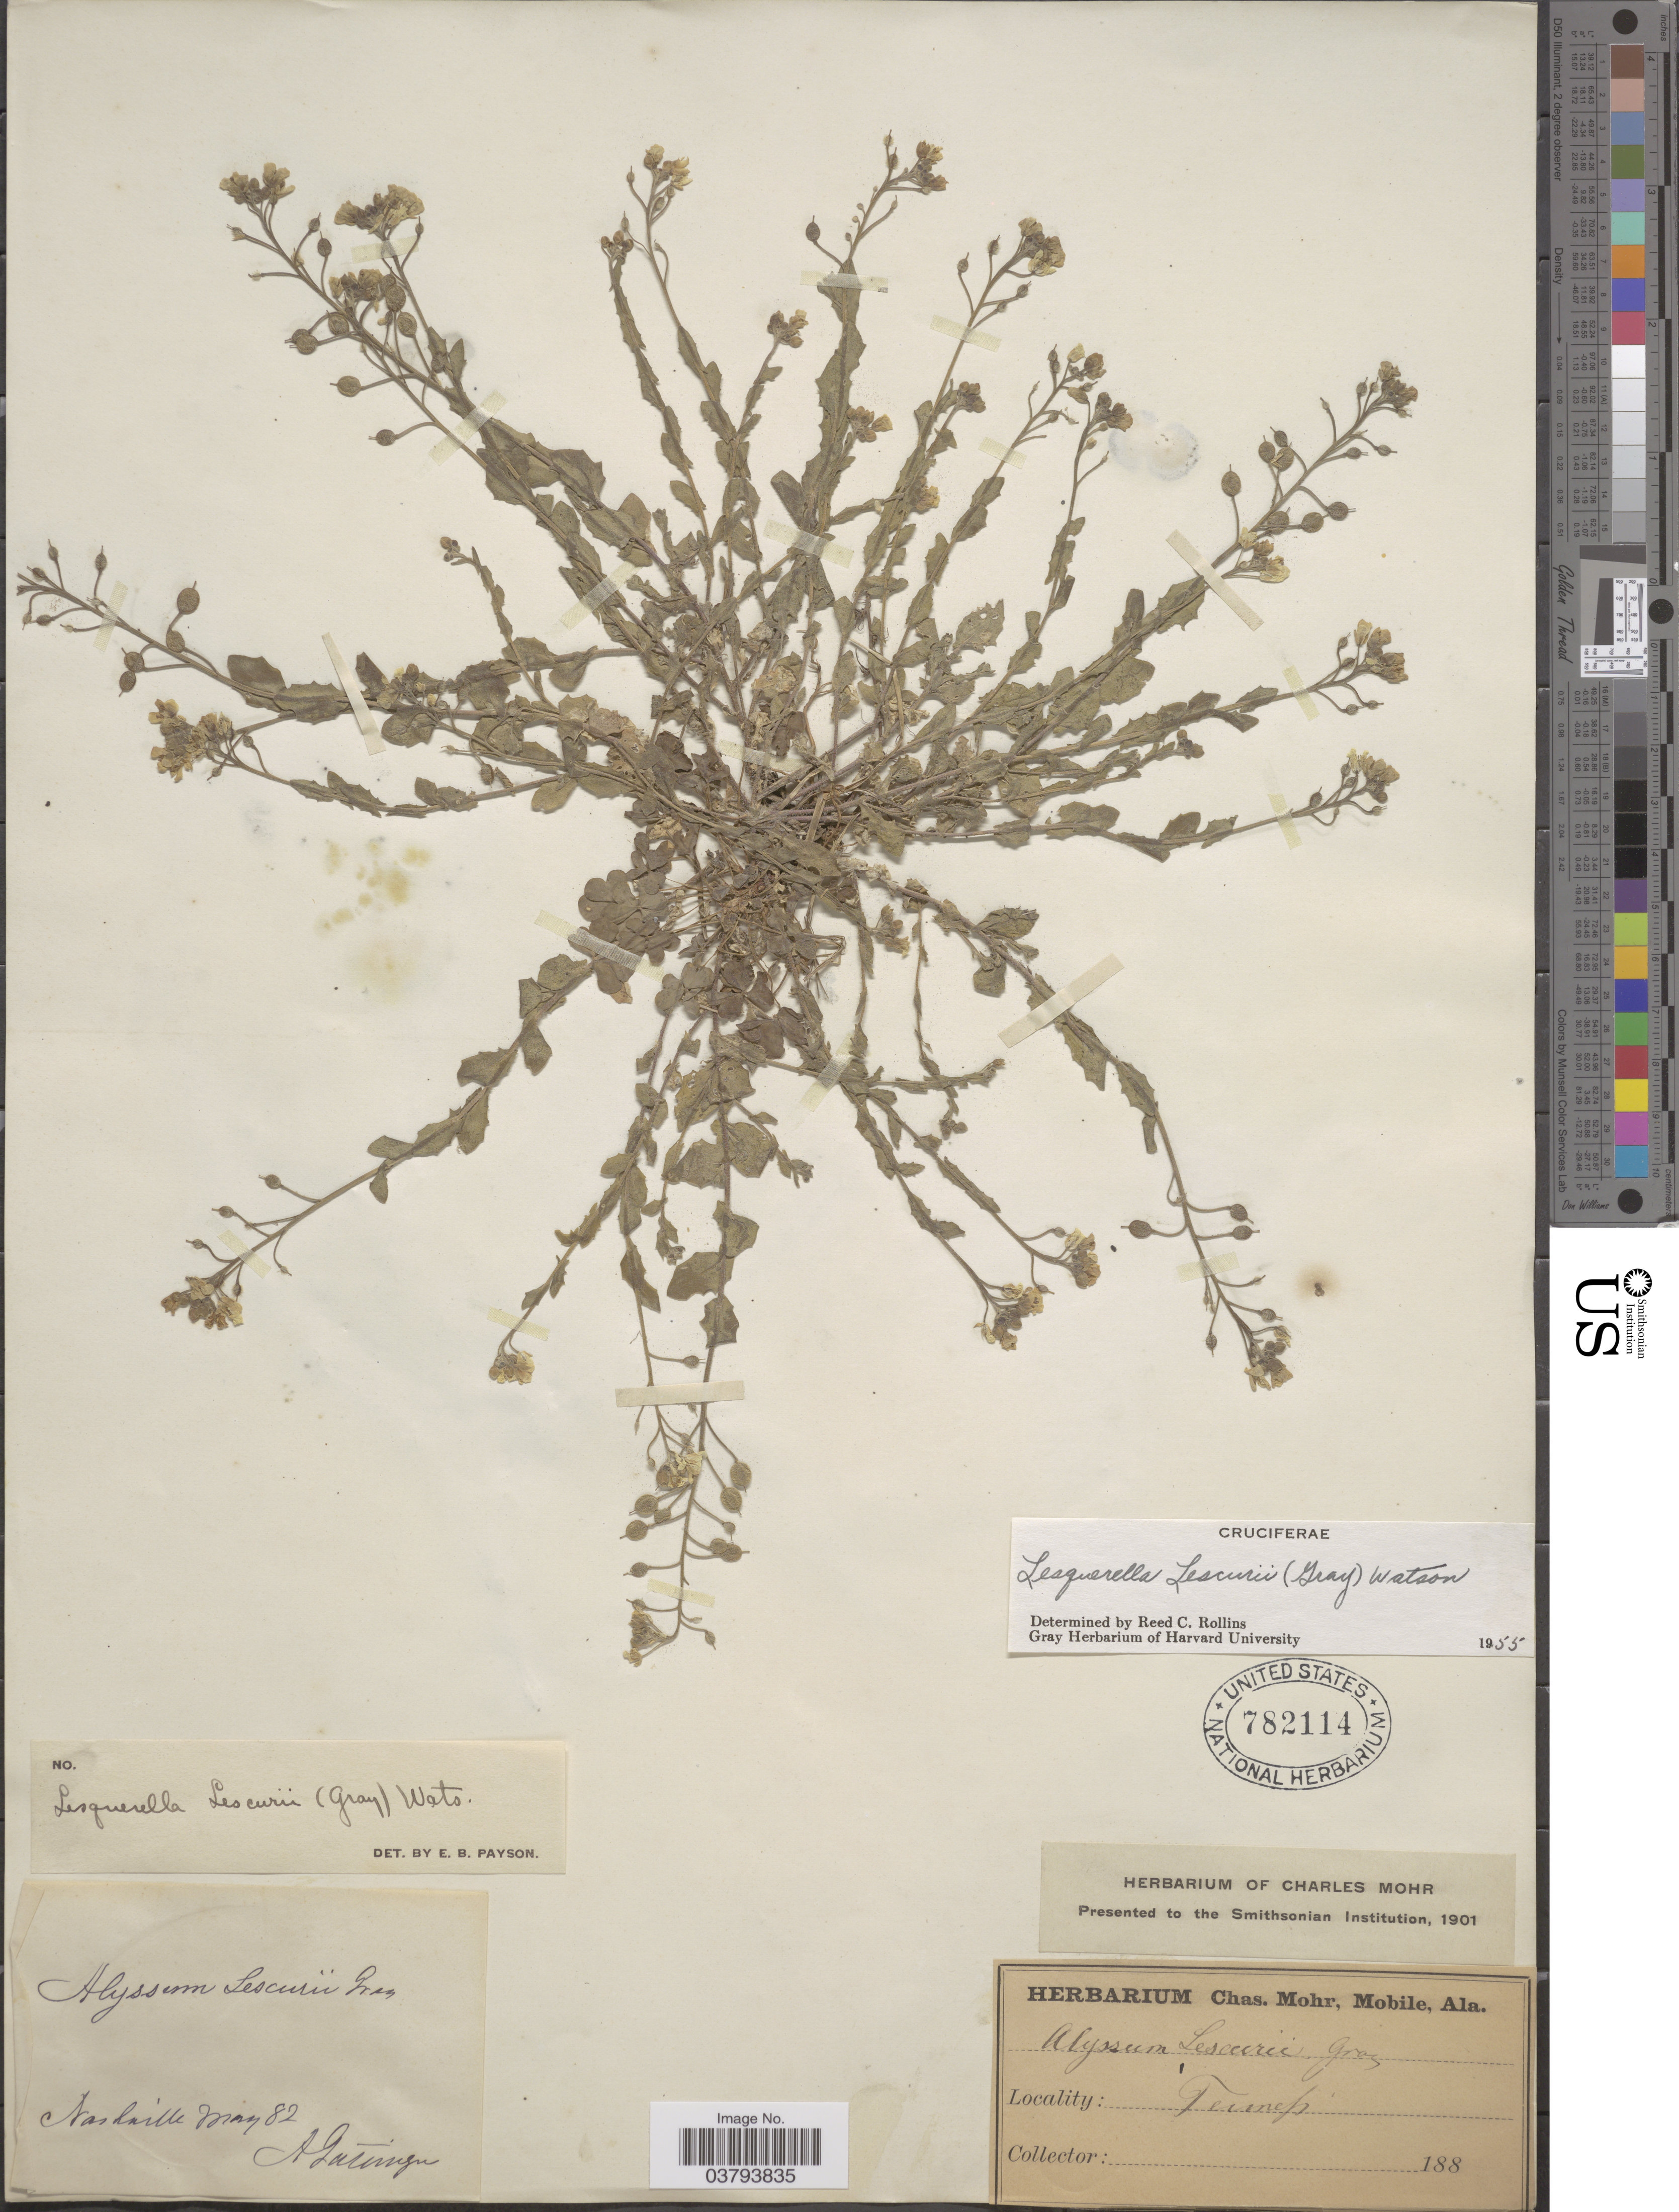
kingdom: Plantae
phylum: Tracheophyta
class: Magnoliopsida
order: Brassicales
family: Brassicaceae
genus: Lesquerella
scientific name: Lesquerella lescurii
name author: (A. Gray) S. Watson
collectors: A. Gattinger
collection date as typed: Transcribed d/m/y: /5/82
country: United States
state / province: Tennessee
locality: Nashville.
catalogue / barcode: US 782114